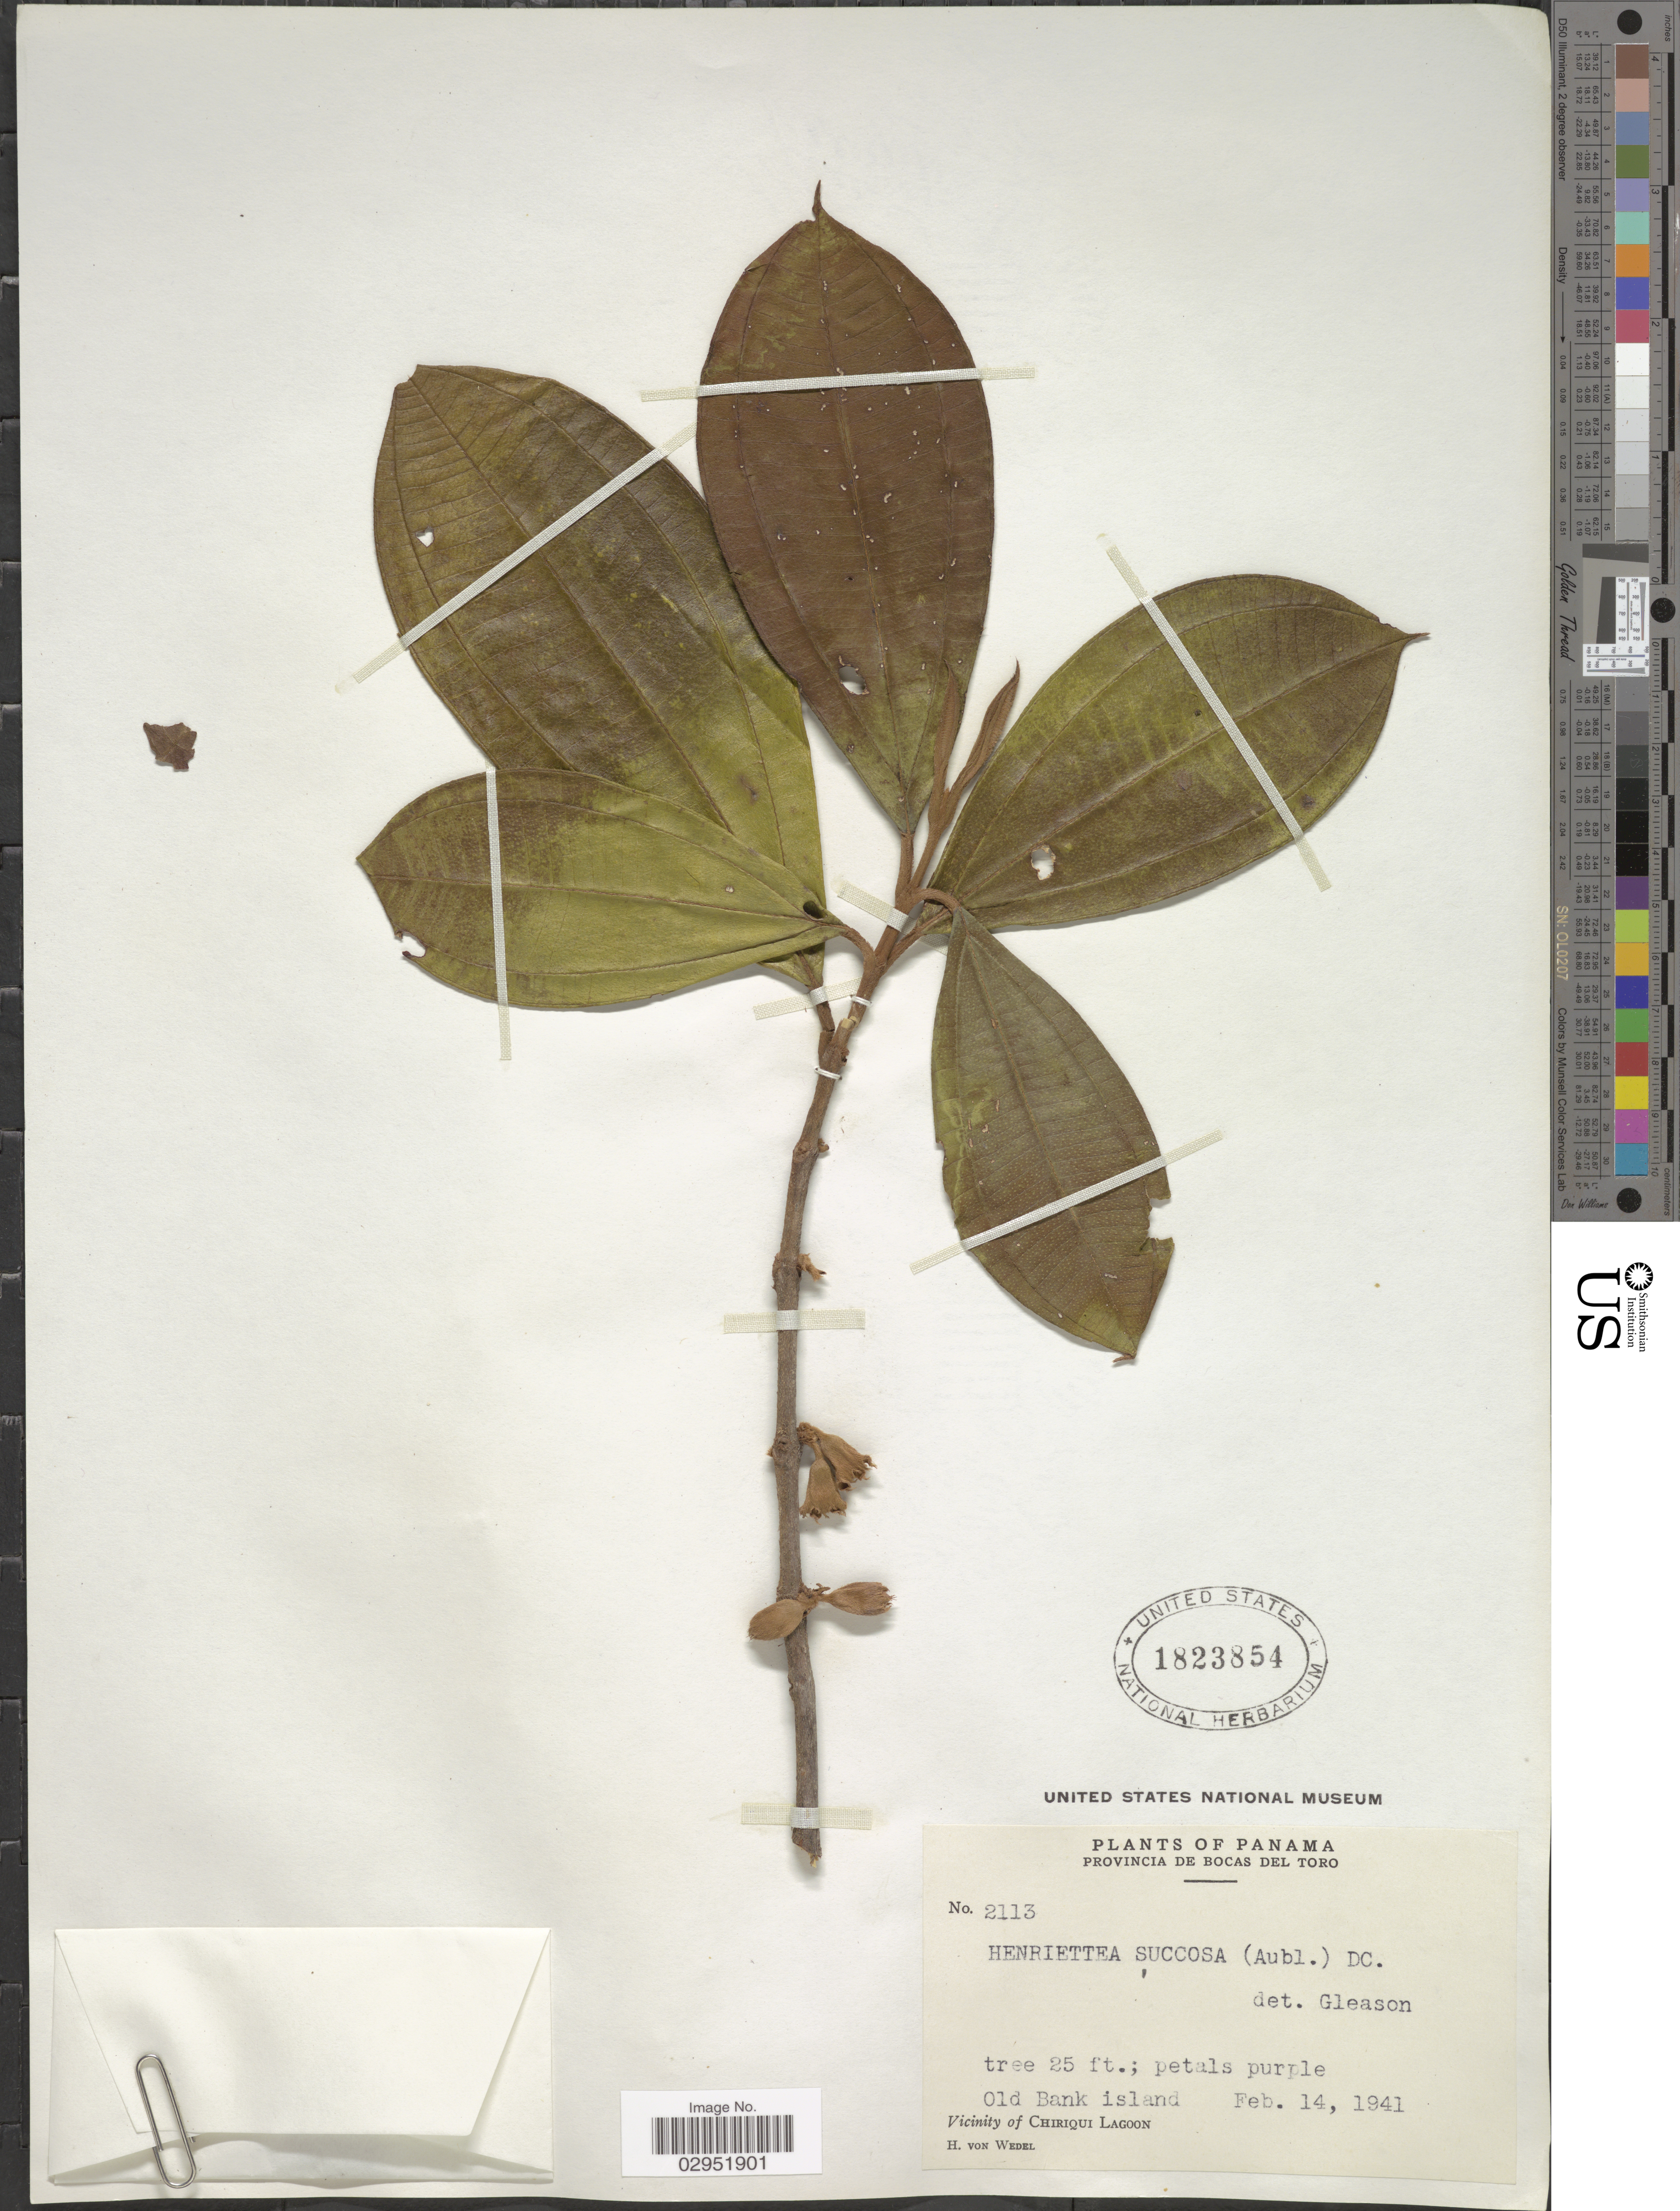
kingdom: Plantae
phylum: Tracheophyta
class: Magnoliopsida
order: Myrtales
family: Melastomataceae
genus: Henriettea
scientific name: Henriettea succosa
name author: (Aubl.) DC.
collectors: H. von Wedel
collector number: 2113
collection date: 1941-02-14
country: Panama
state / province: Bocas del Toro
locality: Old Bank island, Vicinity of Chiriqui Lagoon.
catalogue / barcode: US 1823854